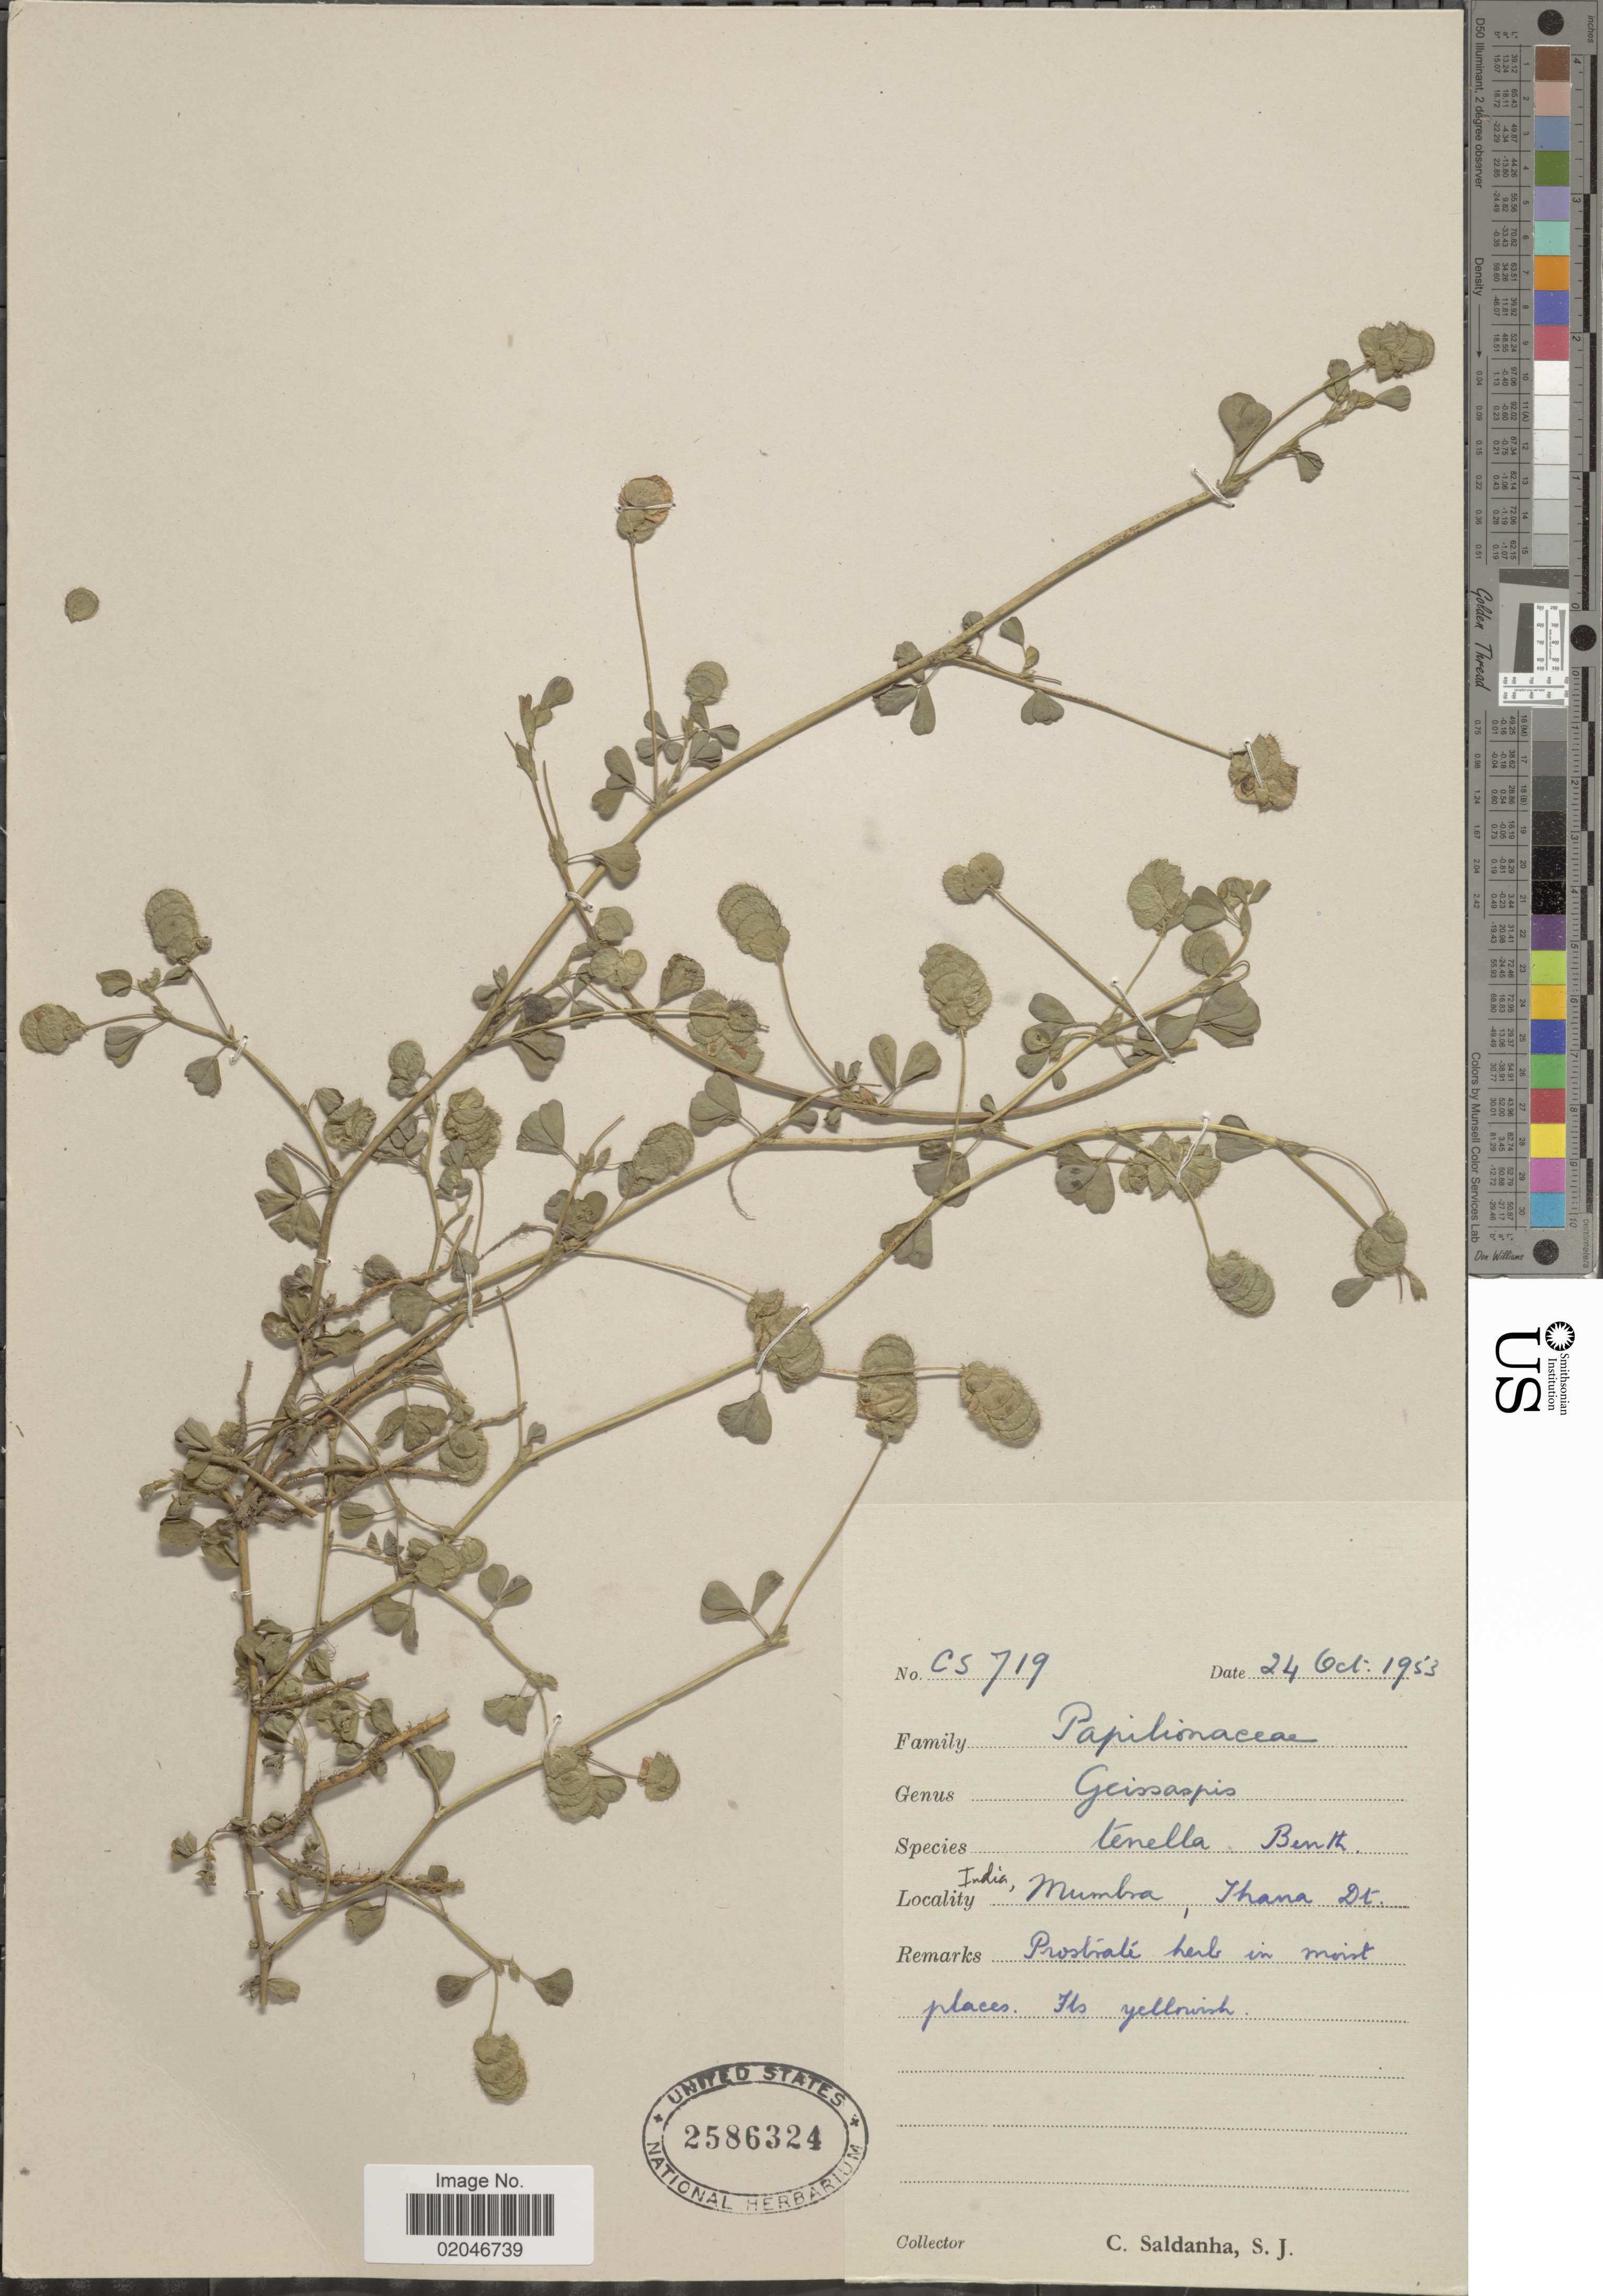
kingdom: Plantae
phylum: Tracheophyta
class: Magnoliopsida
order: Fabales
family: Fabaceae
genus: Geissaspis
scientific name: Geissaspis tenella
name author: Benth.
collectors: C. Saldanha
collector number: CS 719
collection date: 1953-10-24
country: India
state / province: Maharashtra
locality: Mumbra, Thana Dt.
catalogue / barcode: US 2586324